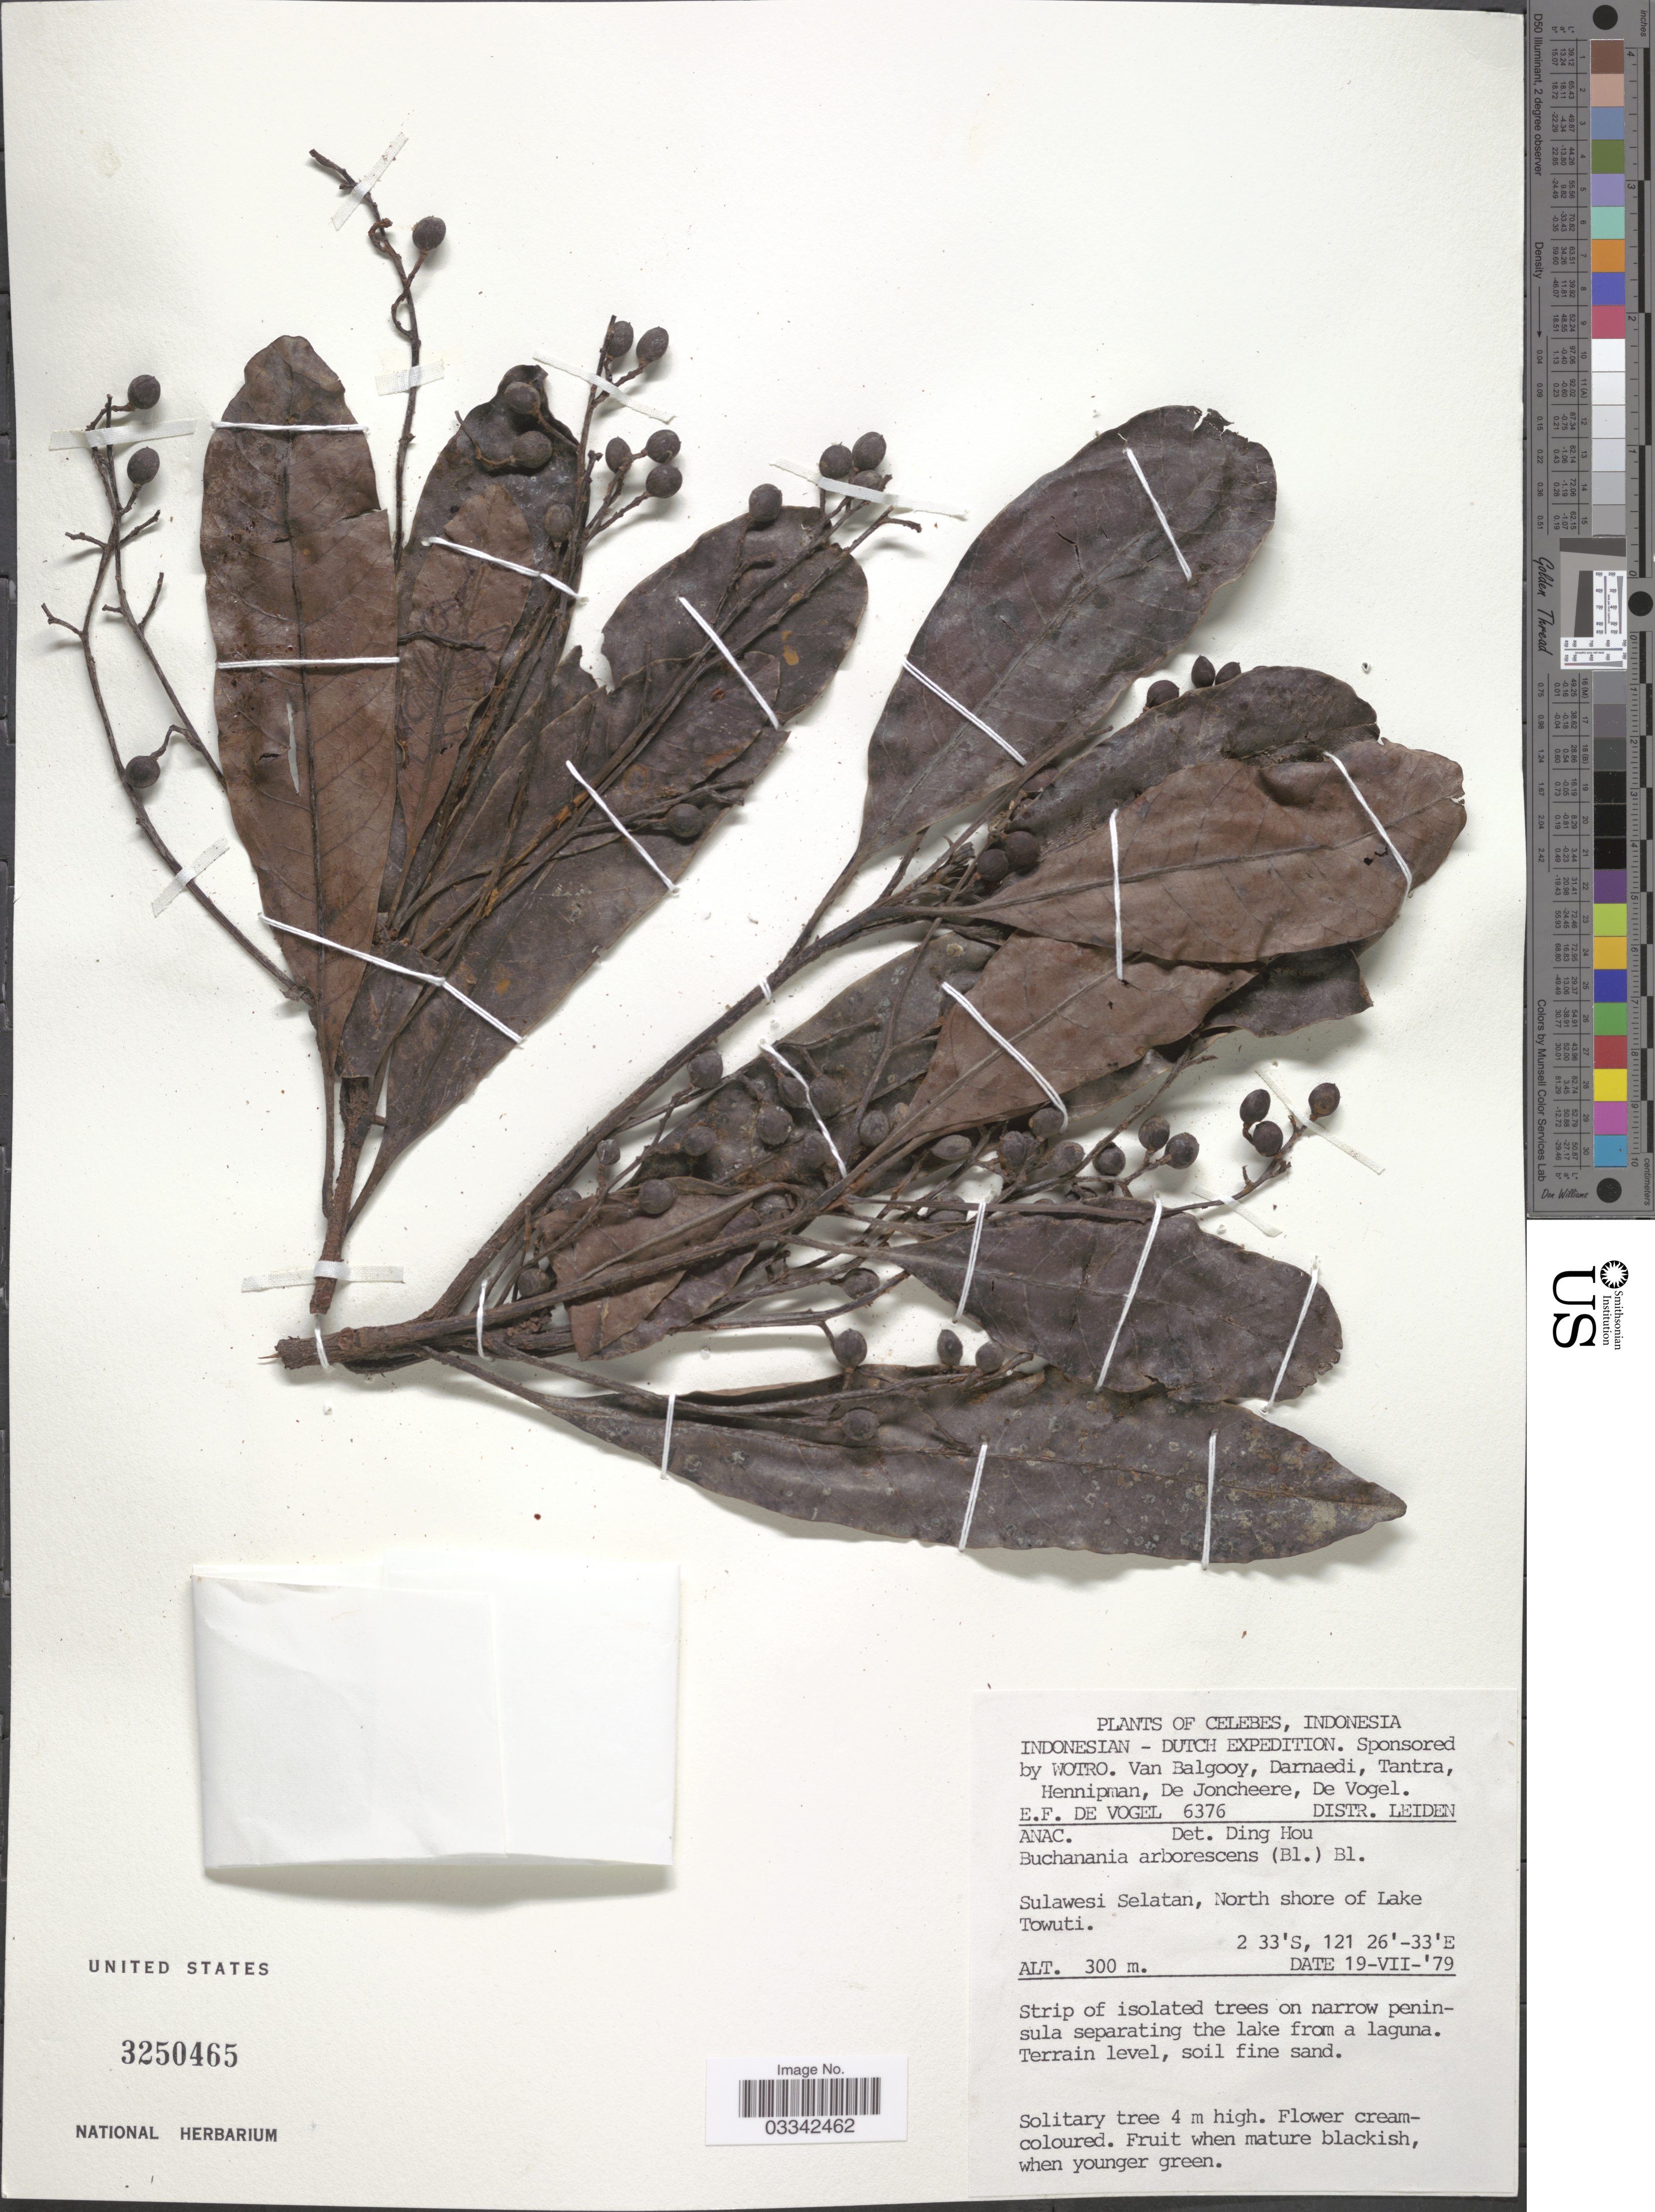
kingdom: Plantae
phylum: Tracheophyta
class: Magnoliopsida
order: Sapindales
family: Anacardiaceae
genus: Buchanania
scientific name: Buchanania arborescens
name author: (Blume) Blume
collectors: E. F. de Vogel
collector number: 6376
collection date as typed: Transcribed d/m/y: 19/7/79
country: Indonesia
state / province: Sulawesi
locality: Celebes. Sulawesi Selatan, North shore of Lake Towuti.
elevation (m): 300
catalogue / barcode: US 3250465